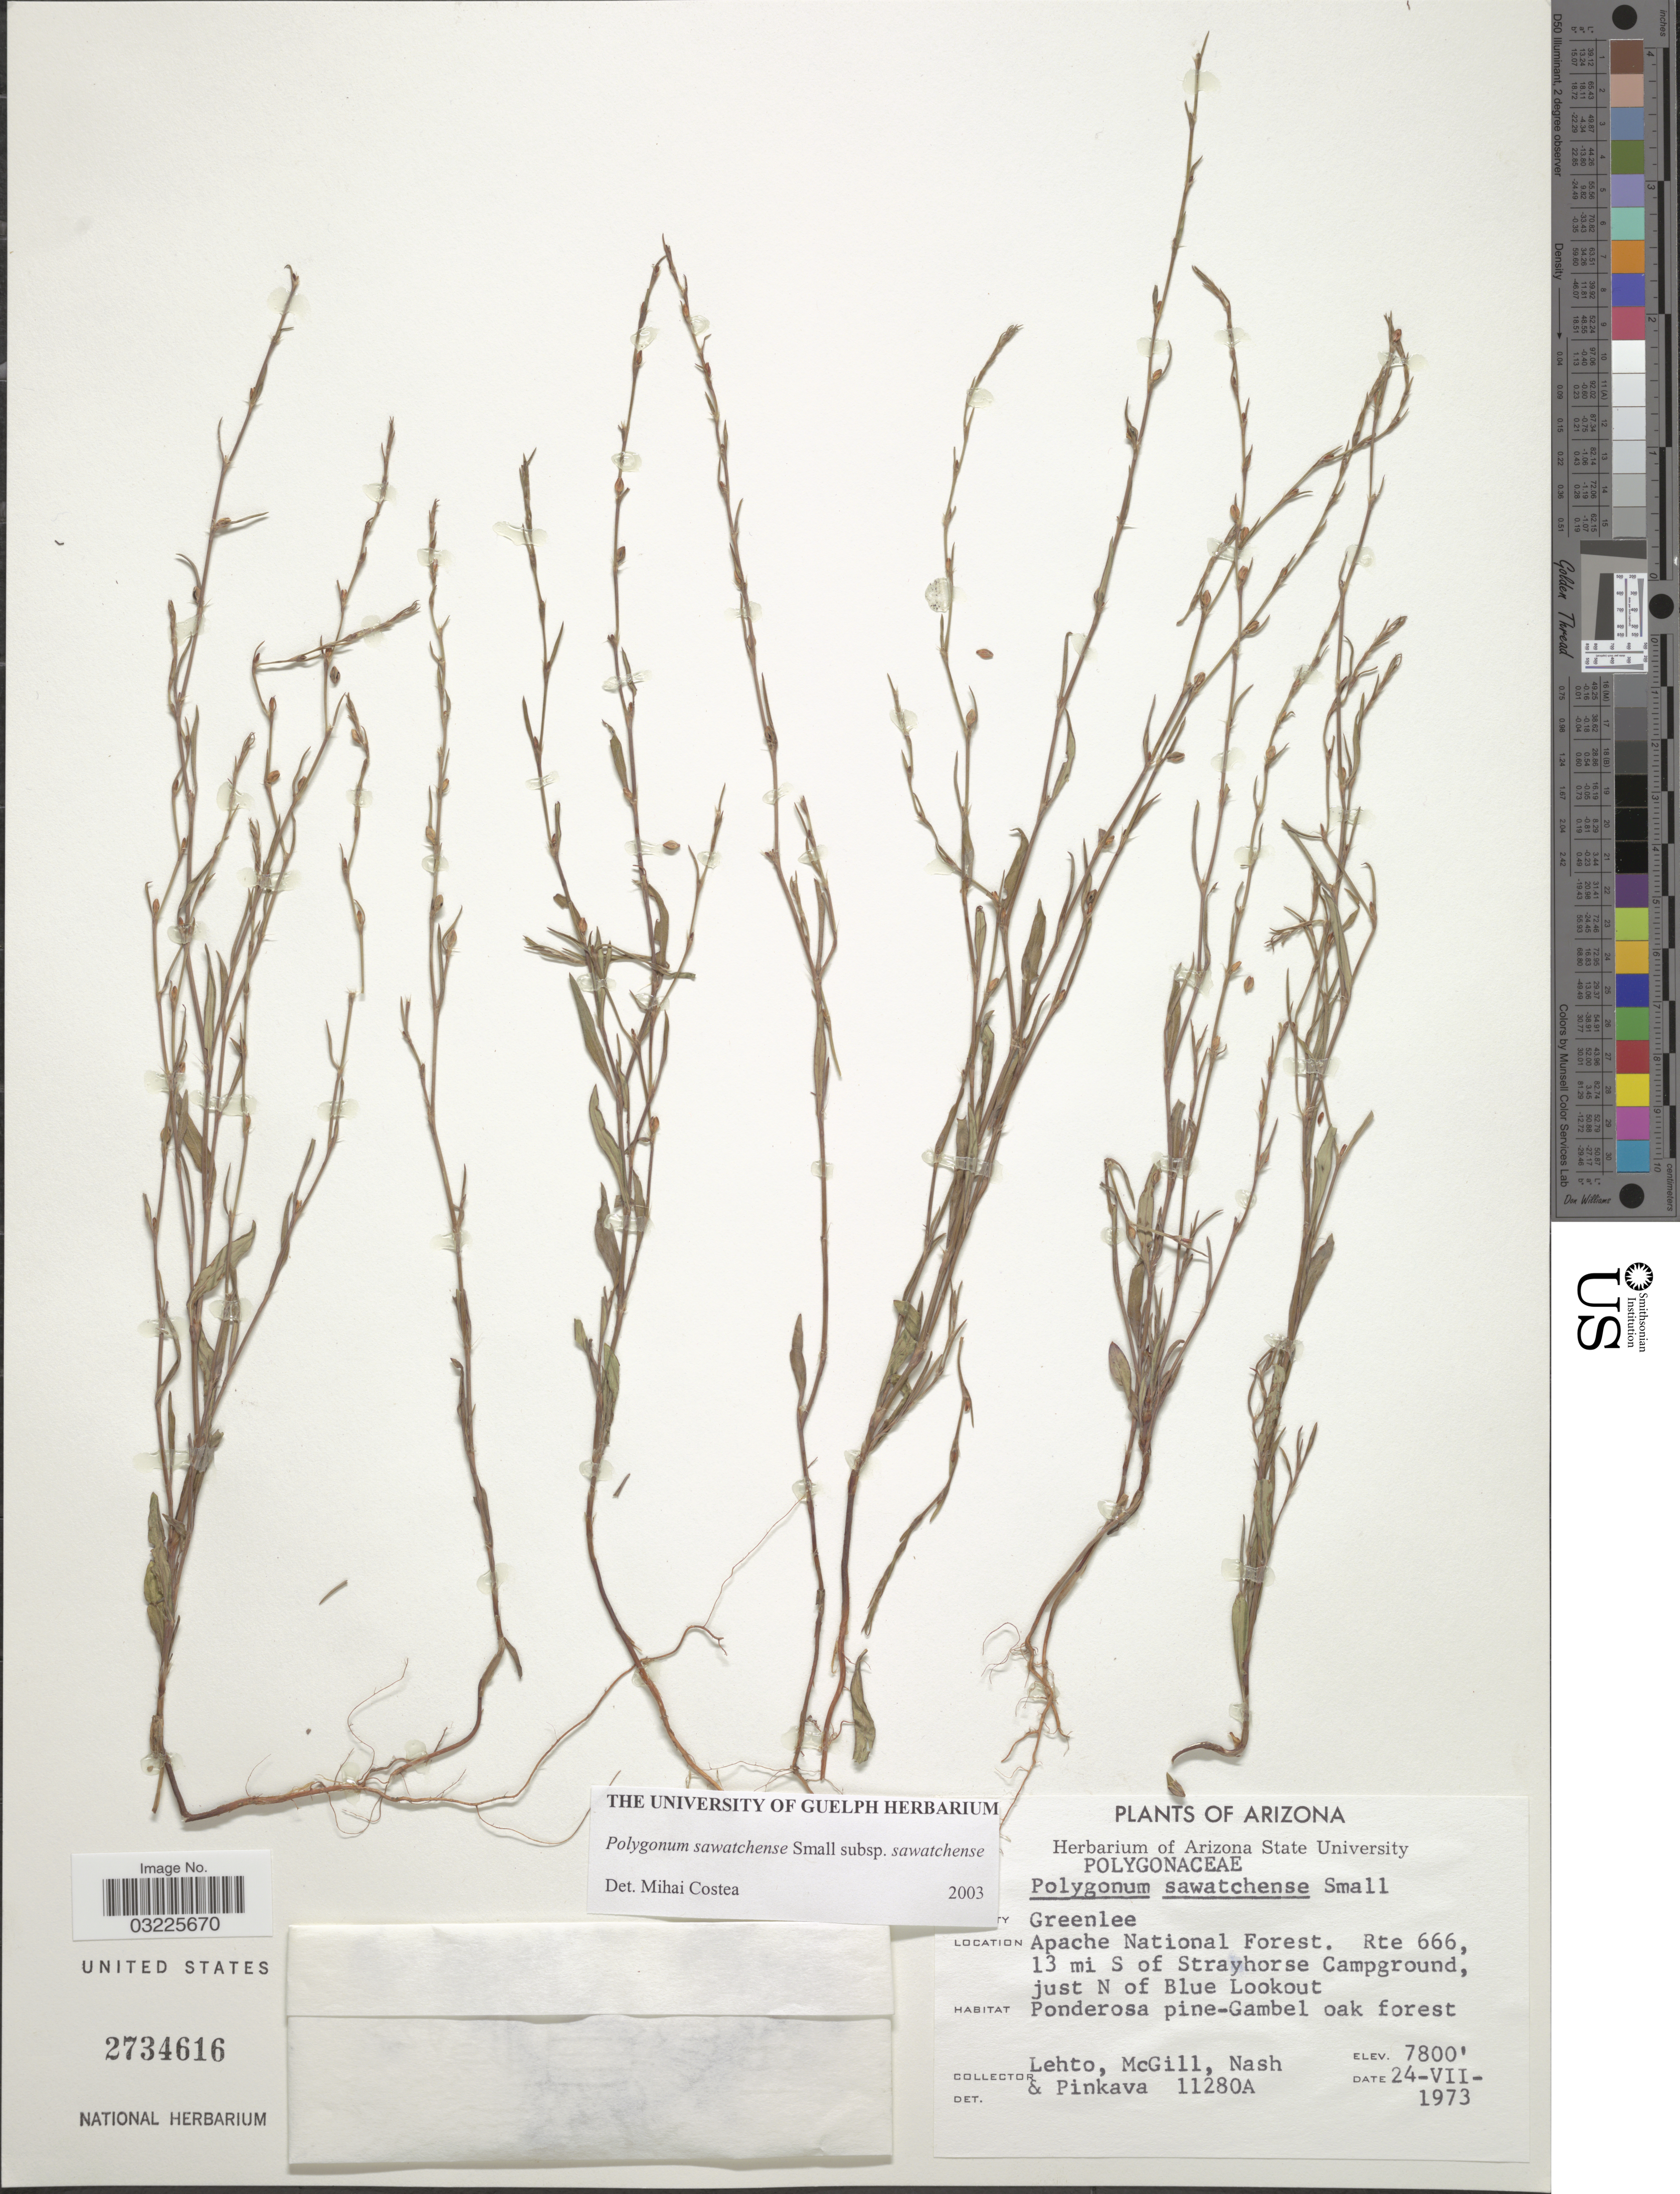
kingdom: Plantae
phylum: Tracheophyta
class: Magnoliopsida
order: Caryophyllales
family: Polygonaceae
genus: Polygonum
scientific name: Polygonum sawatchense subsp. sawatchense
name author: Small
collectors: -. Lehto, -. McGill, -- Nash & -. Pinkava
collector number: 11280A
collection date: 1973-07-24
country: United States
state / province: Arizona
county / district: Greenlee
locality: Apache National Forest. Rte 666, 13 mi S of Strayhorse Campground, just N of Blue Lookout.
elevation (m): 2377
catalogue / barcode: US 2734616